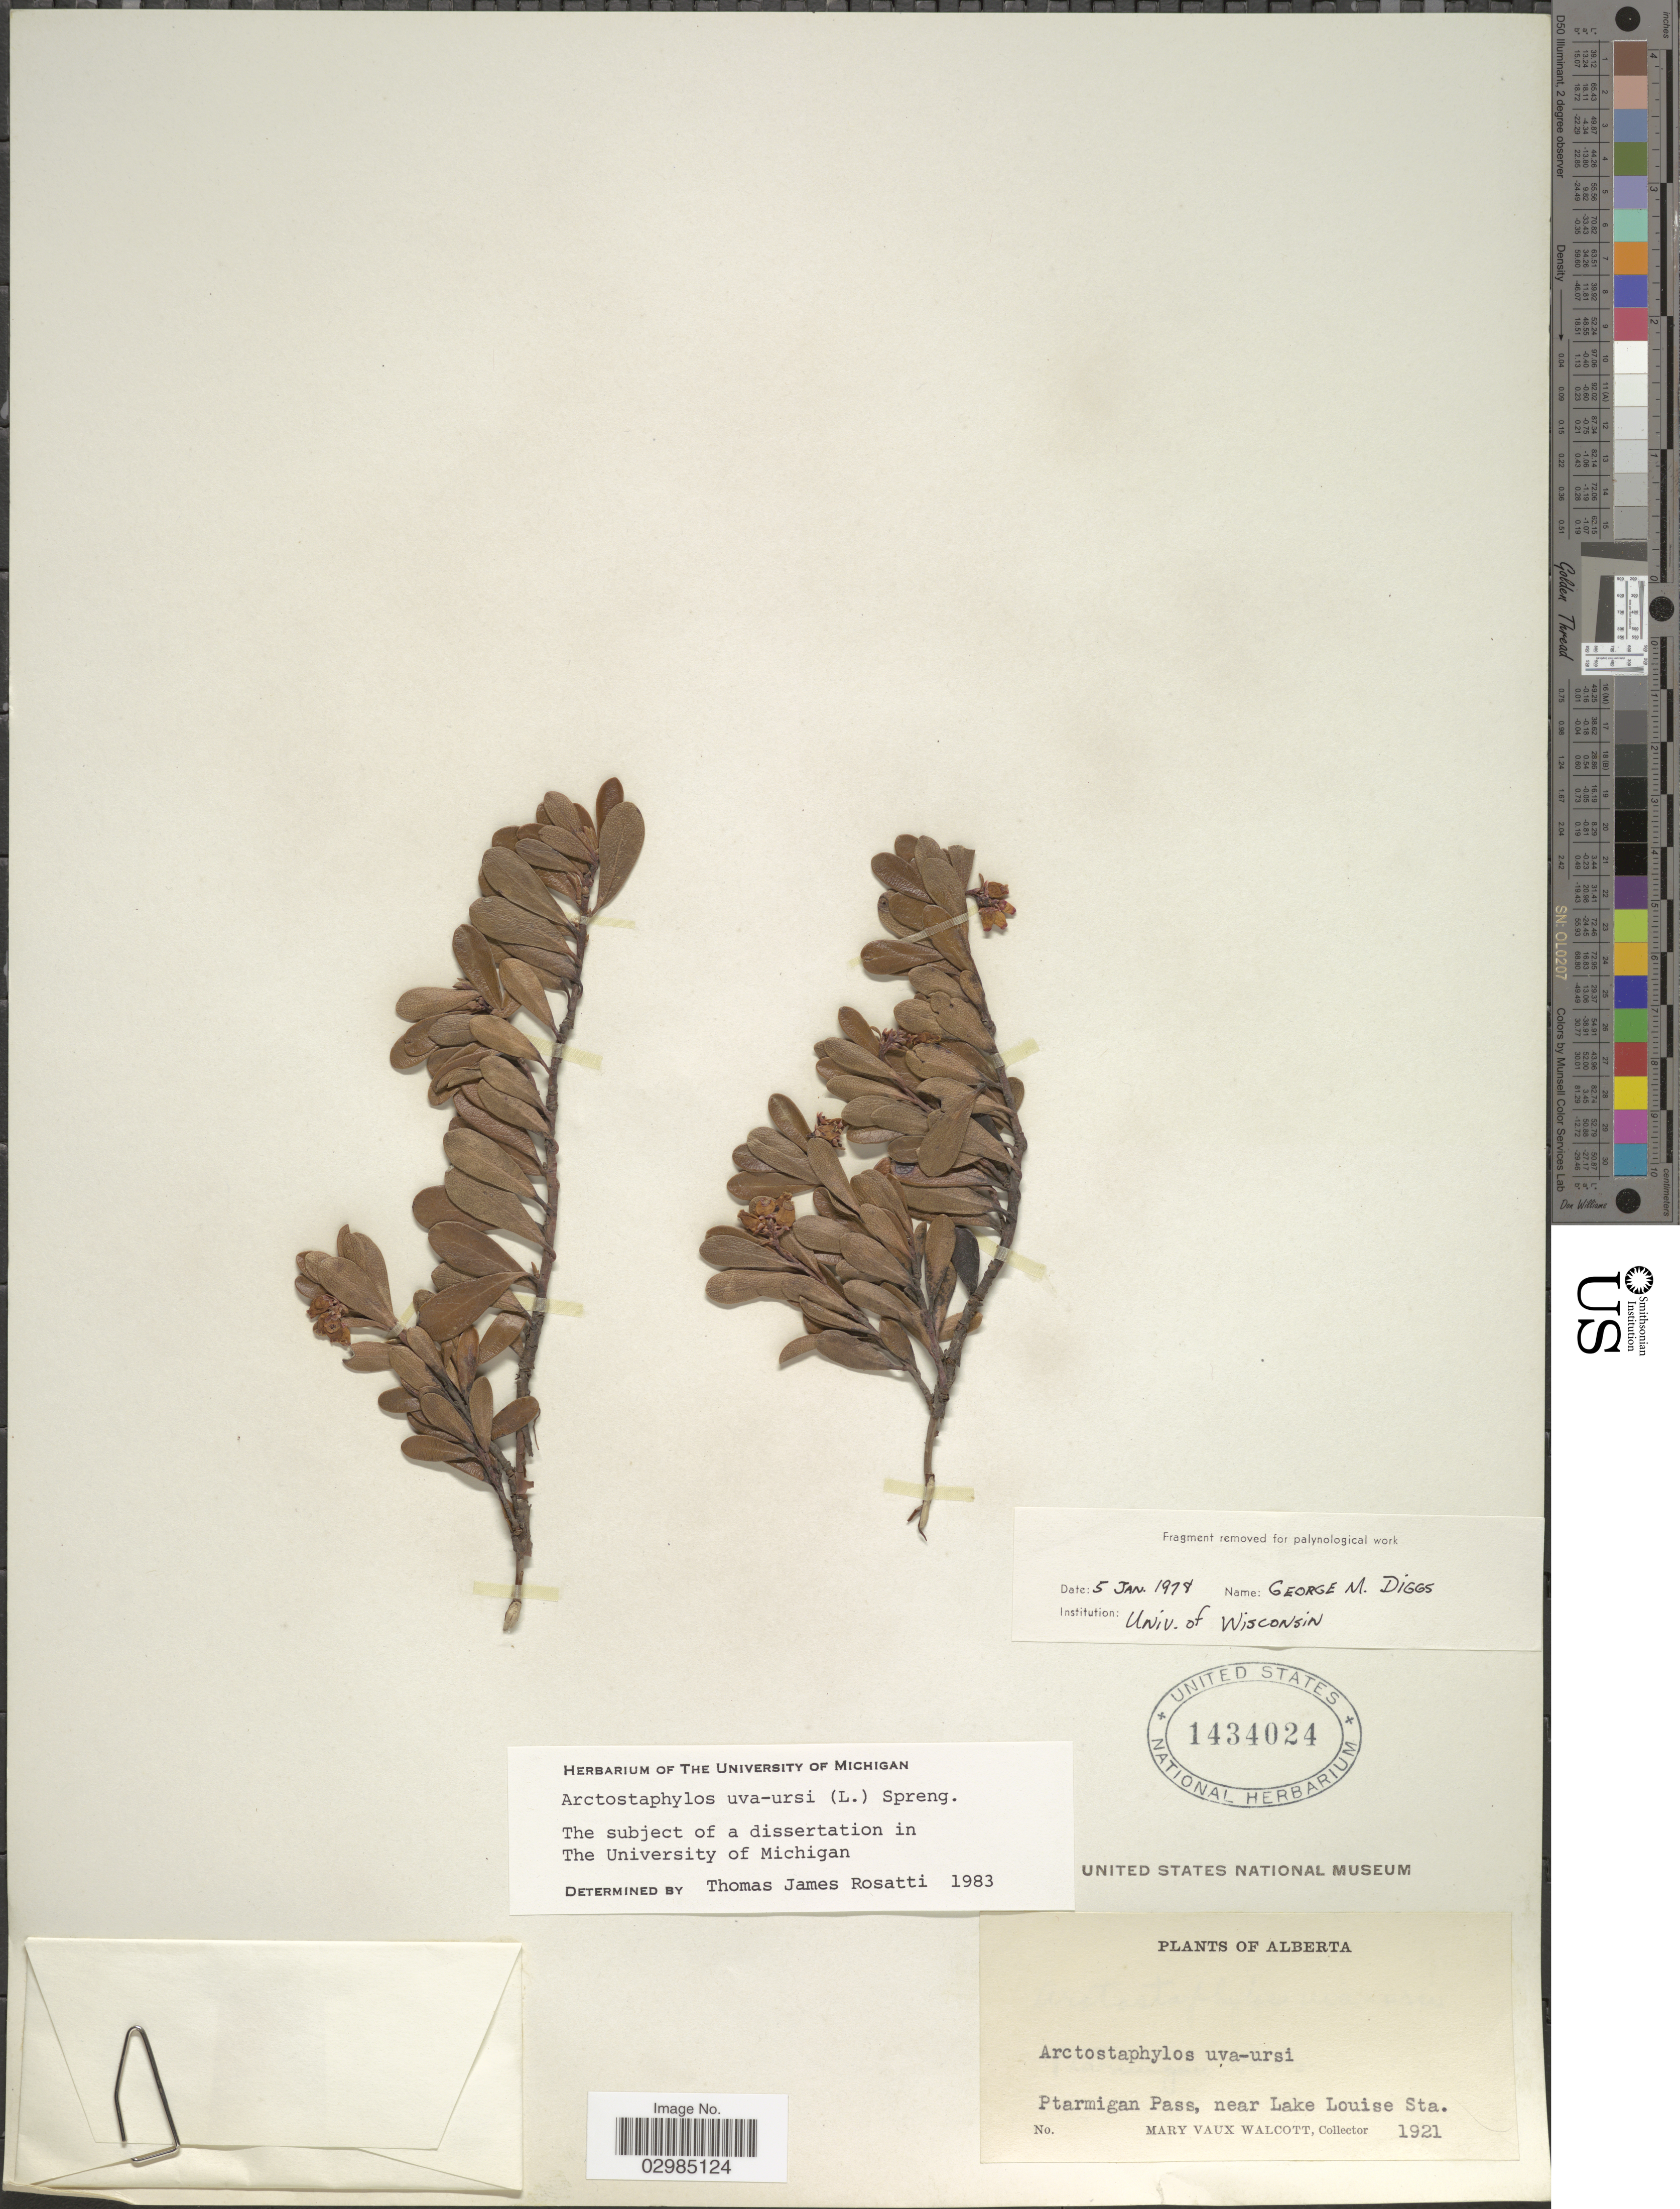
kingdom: Plantae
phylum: Tracheophyta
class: Magnoliopsida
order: Ericales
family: Ericaceae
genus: Arctostaphylos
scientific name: Arctostaphylos uva-ursi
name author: (L.) Spreng.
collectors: M. Walcott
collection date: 1921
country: Canada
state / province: Alberta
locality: Ptarmigan Pass, near Lake Louise Sta.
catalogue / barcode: US 1434024